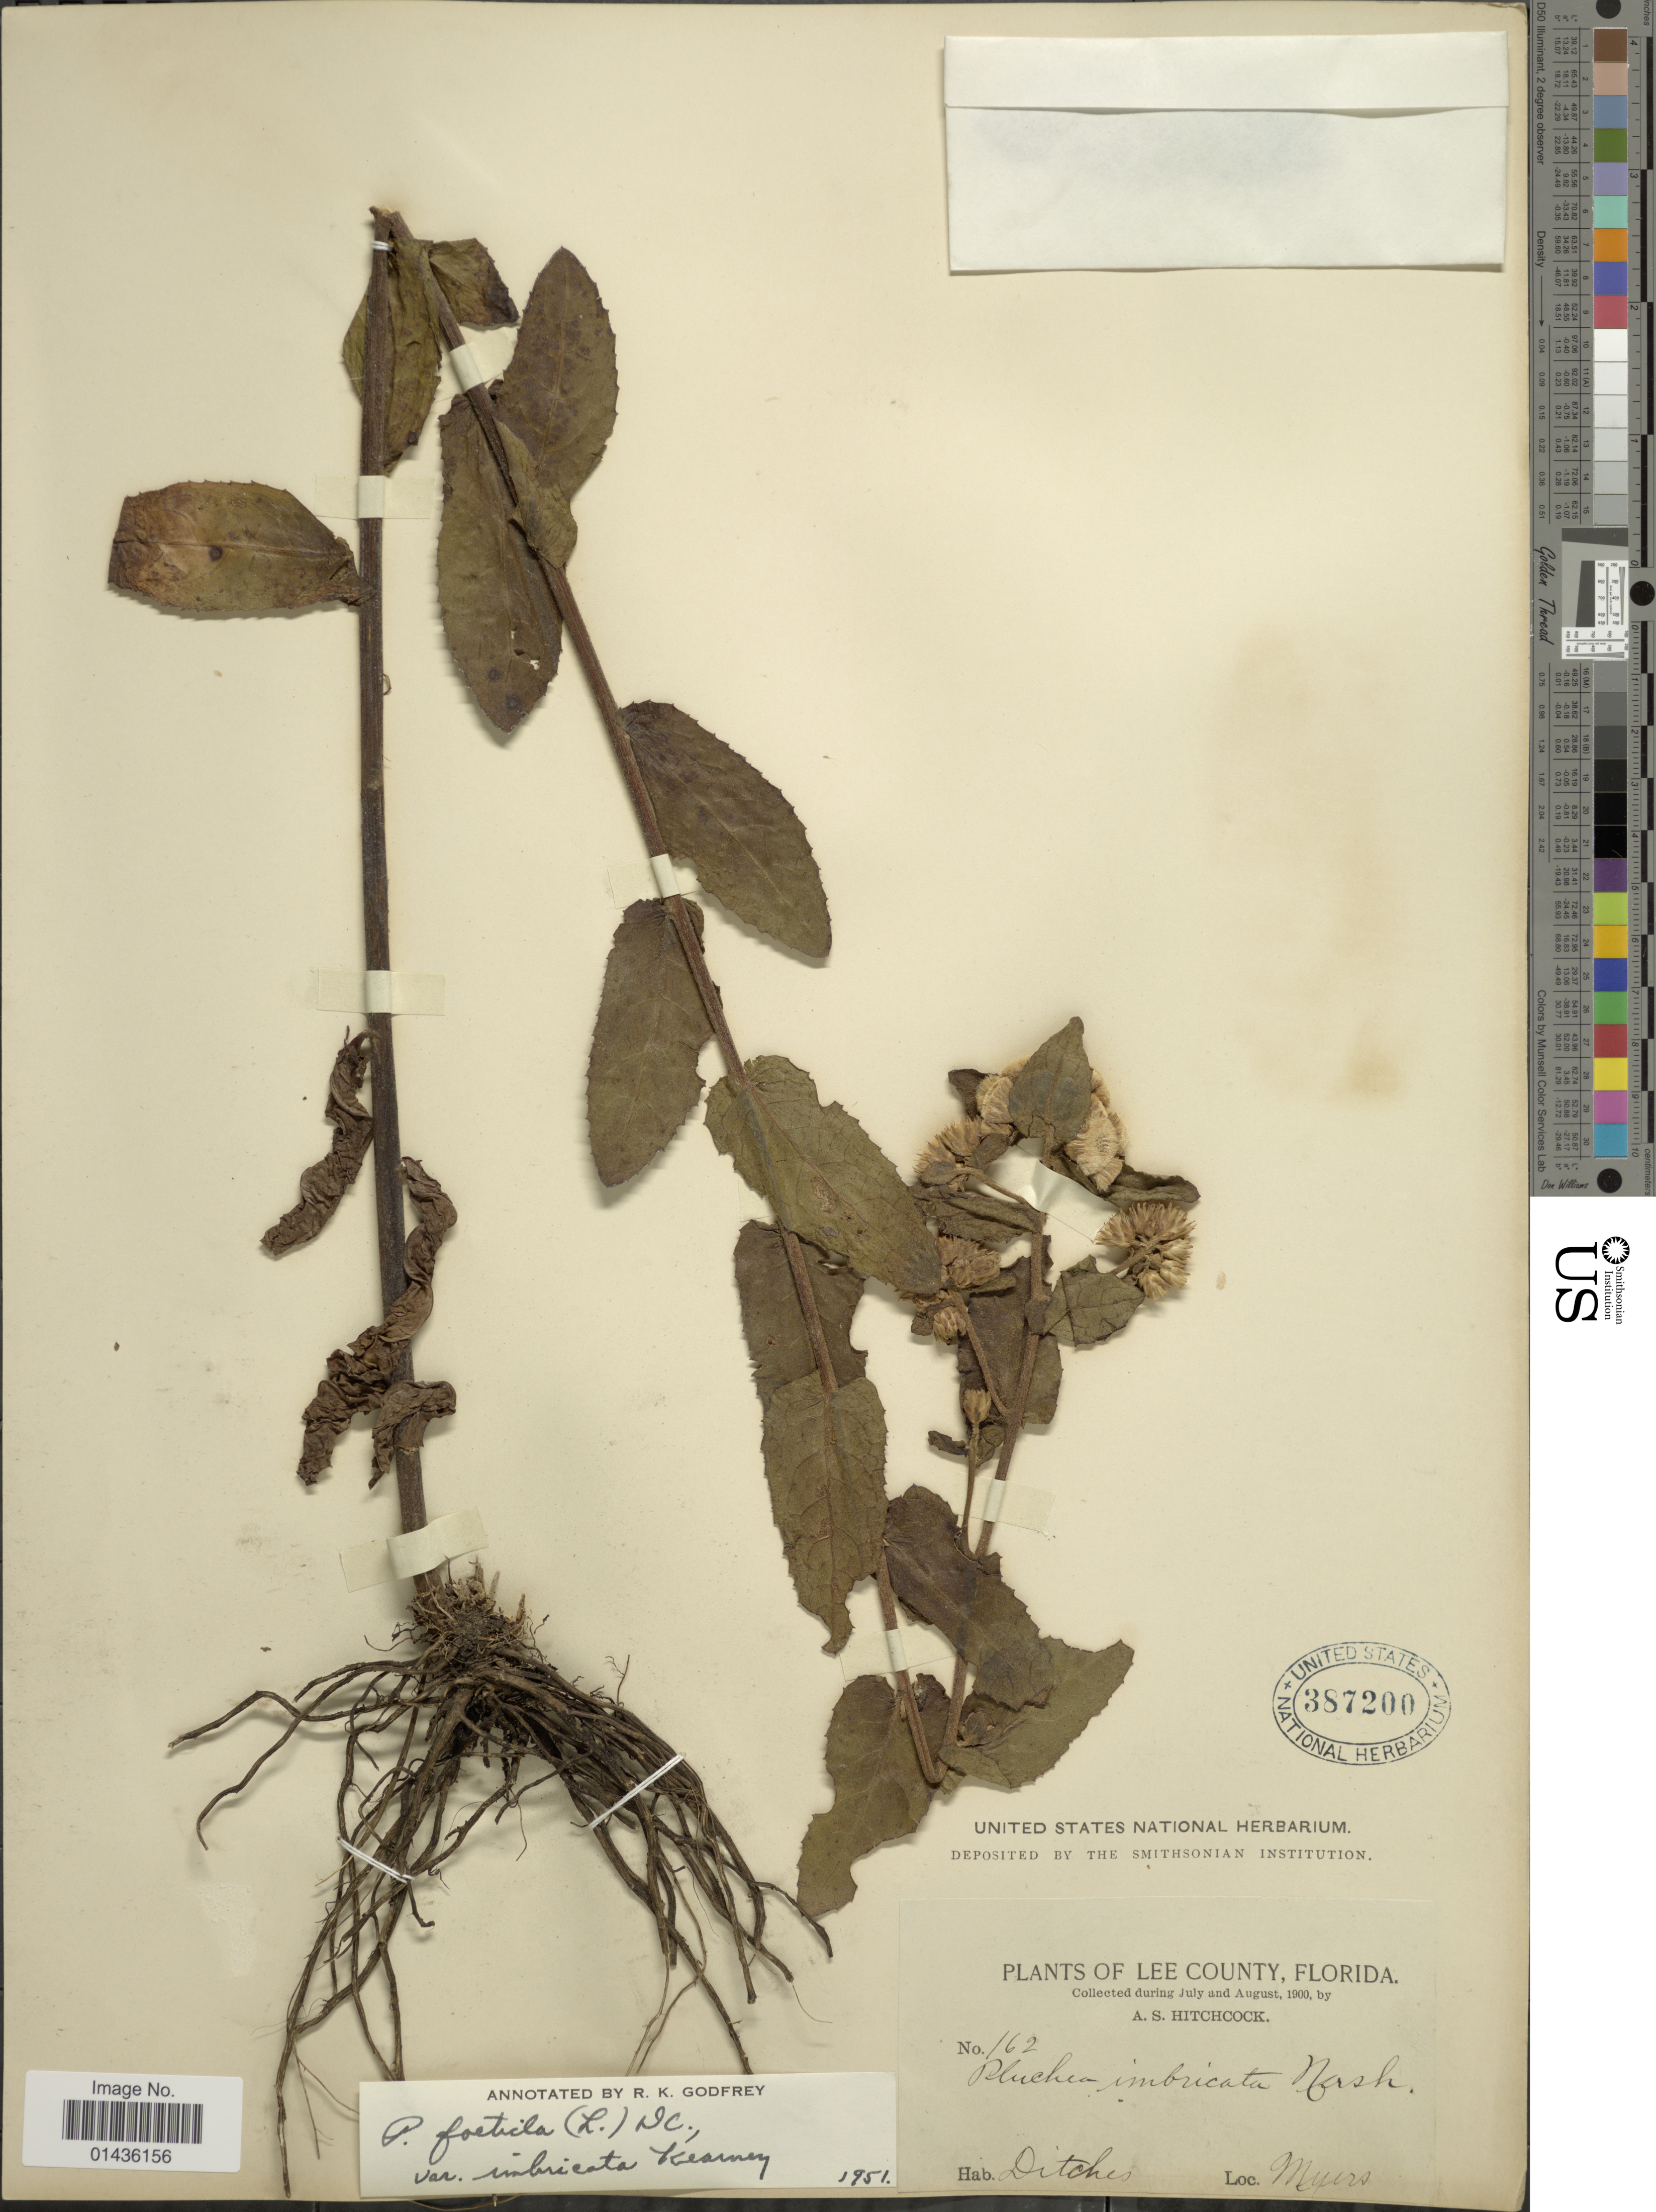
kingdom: Plantae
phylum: Tracheophyta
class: Magnoliopsida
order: Asterales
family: Asteraceae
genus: Pluchea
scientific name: Pluchea foetida var. imbricata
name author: Kearney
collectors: A. S. Hitchcock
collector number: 162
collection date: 1900-07/1900-08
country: United States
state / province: Florida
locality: Lee County, Myers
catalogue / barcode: US 387200